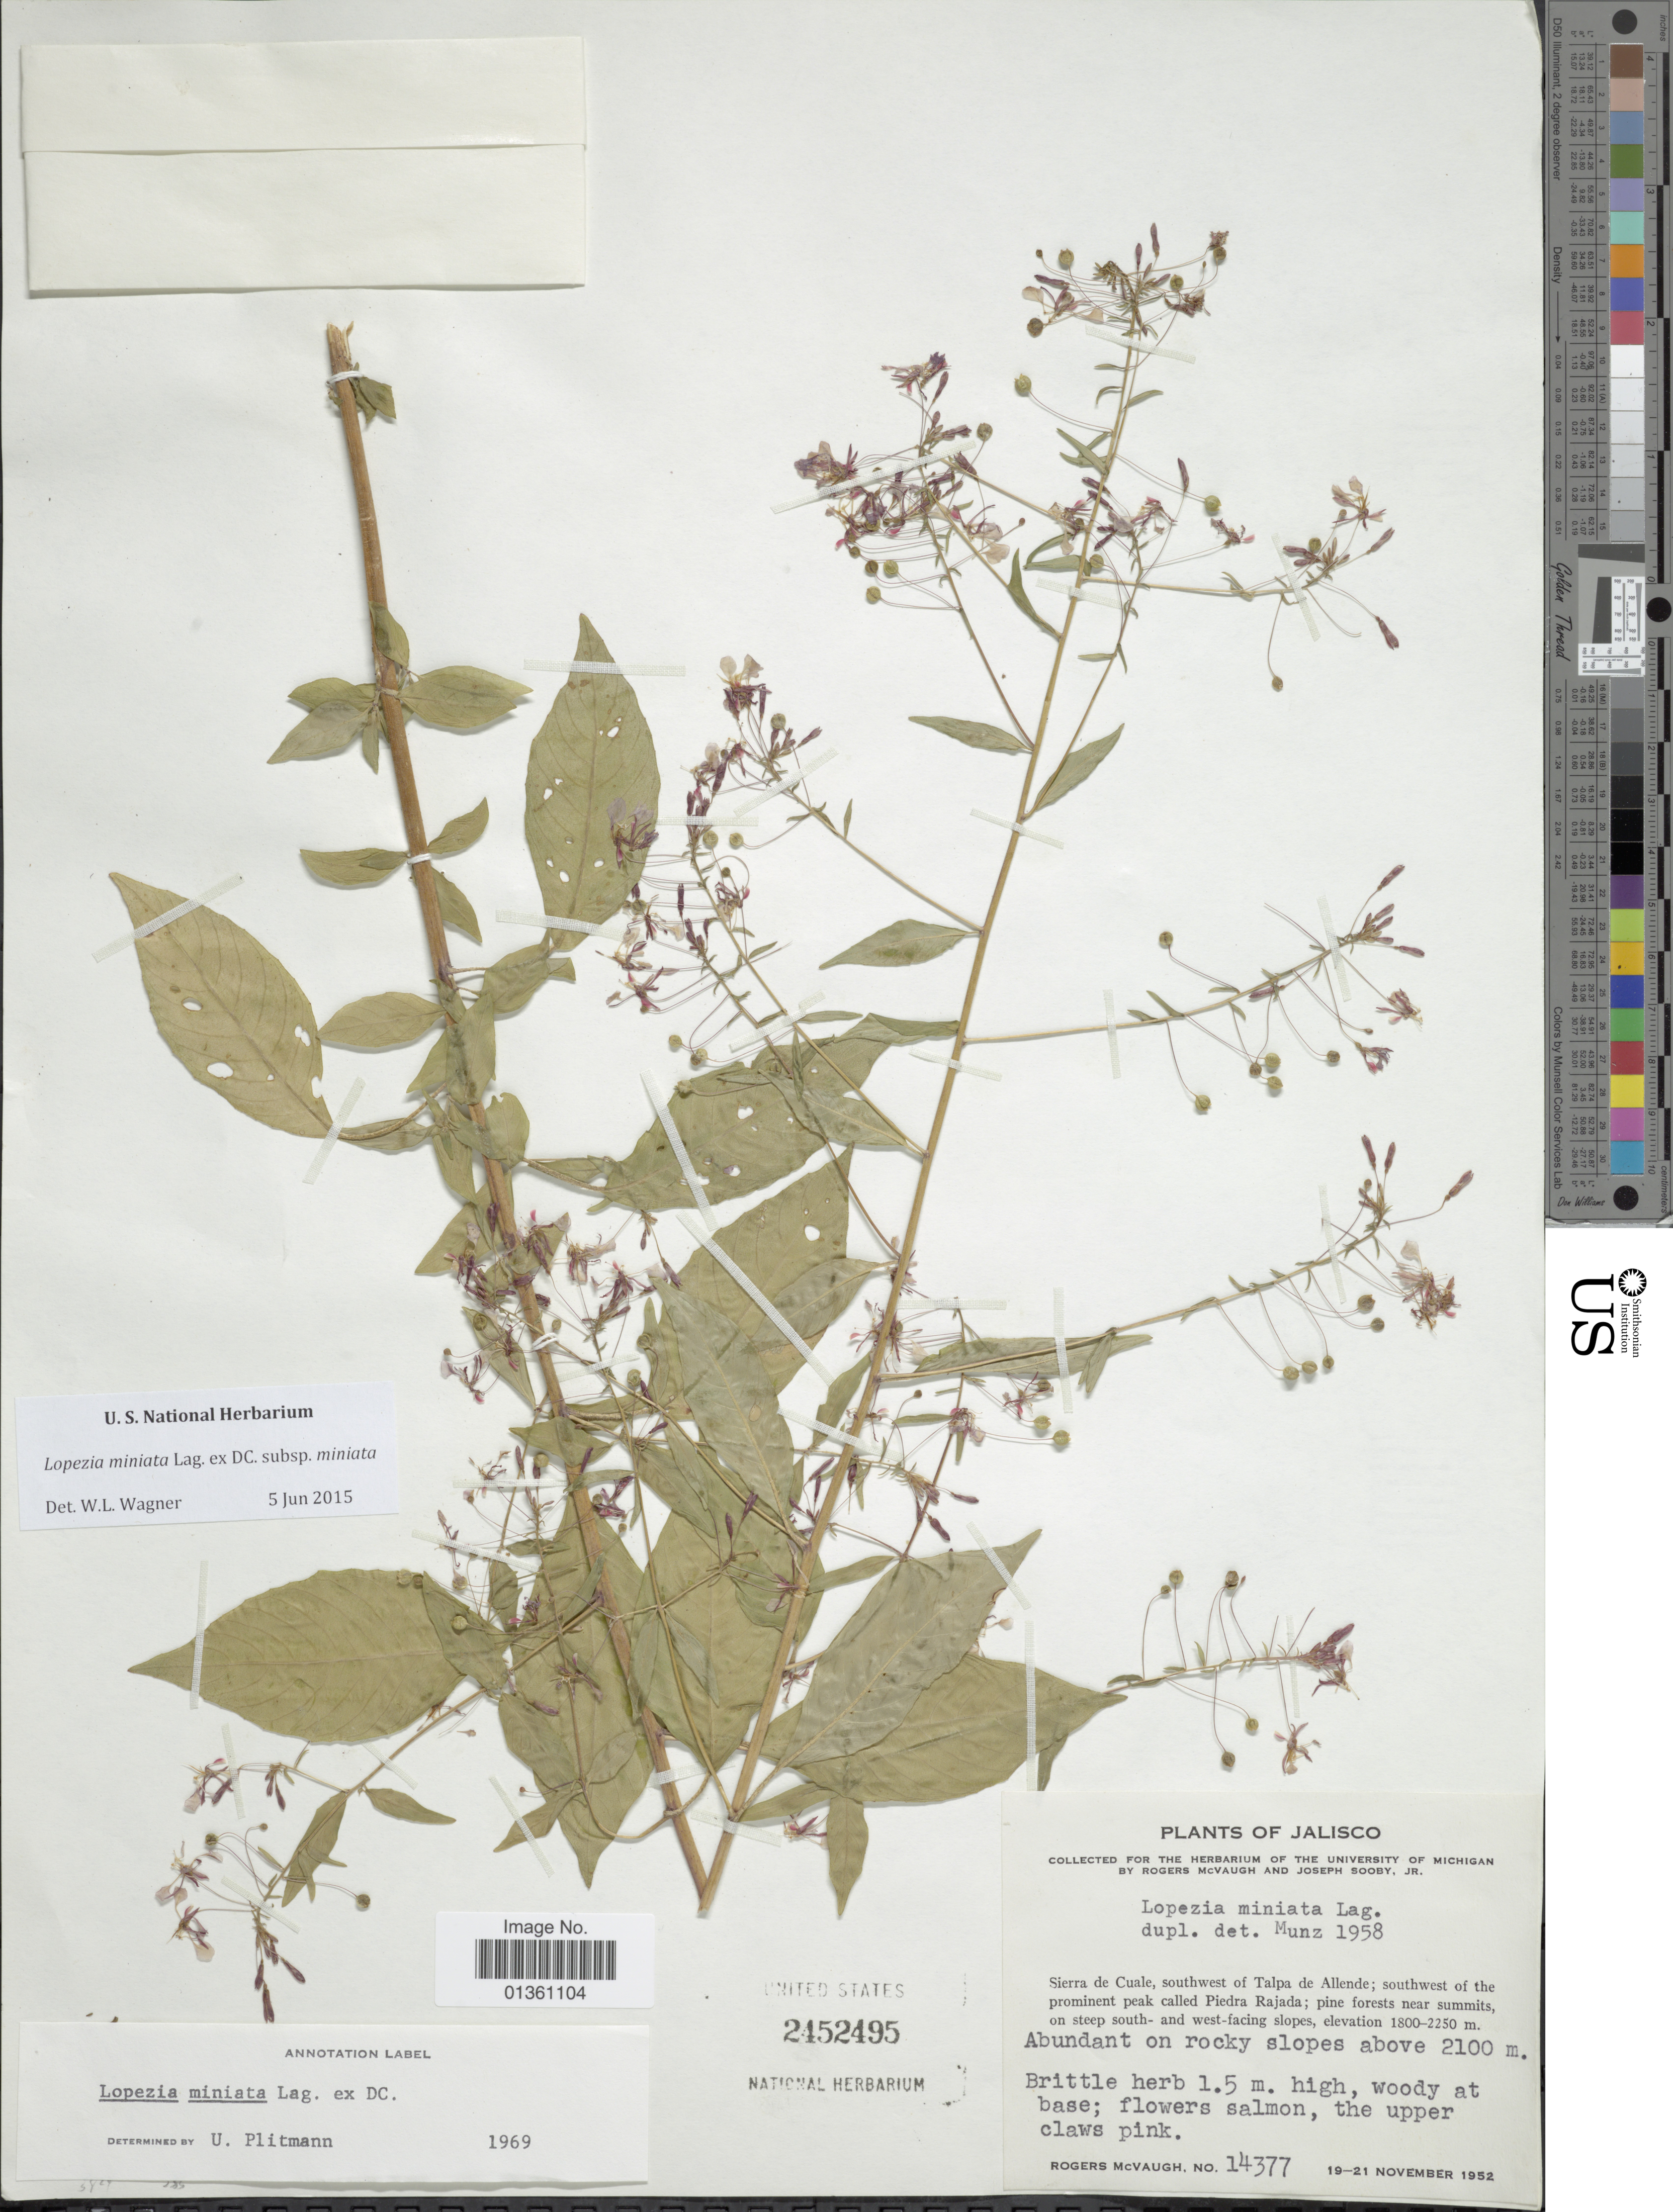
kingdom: Plantae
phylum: Tracheophyta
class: Magnoliopsida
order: Myrtales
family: Onagraceae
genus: Lopezia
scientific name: Lopezia miniata subsp. miniata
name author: Lag. ex DC.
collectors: R. McVaugh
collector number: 14377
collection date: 1952-11-19/1952-11-21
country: Mexico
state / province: Jalisco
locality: Sierra de Cuale, southwest of Talpa de Allende; southwest of the prominent peak called Piedra Rajada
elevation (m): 1800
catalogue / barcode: US 2452495